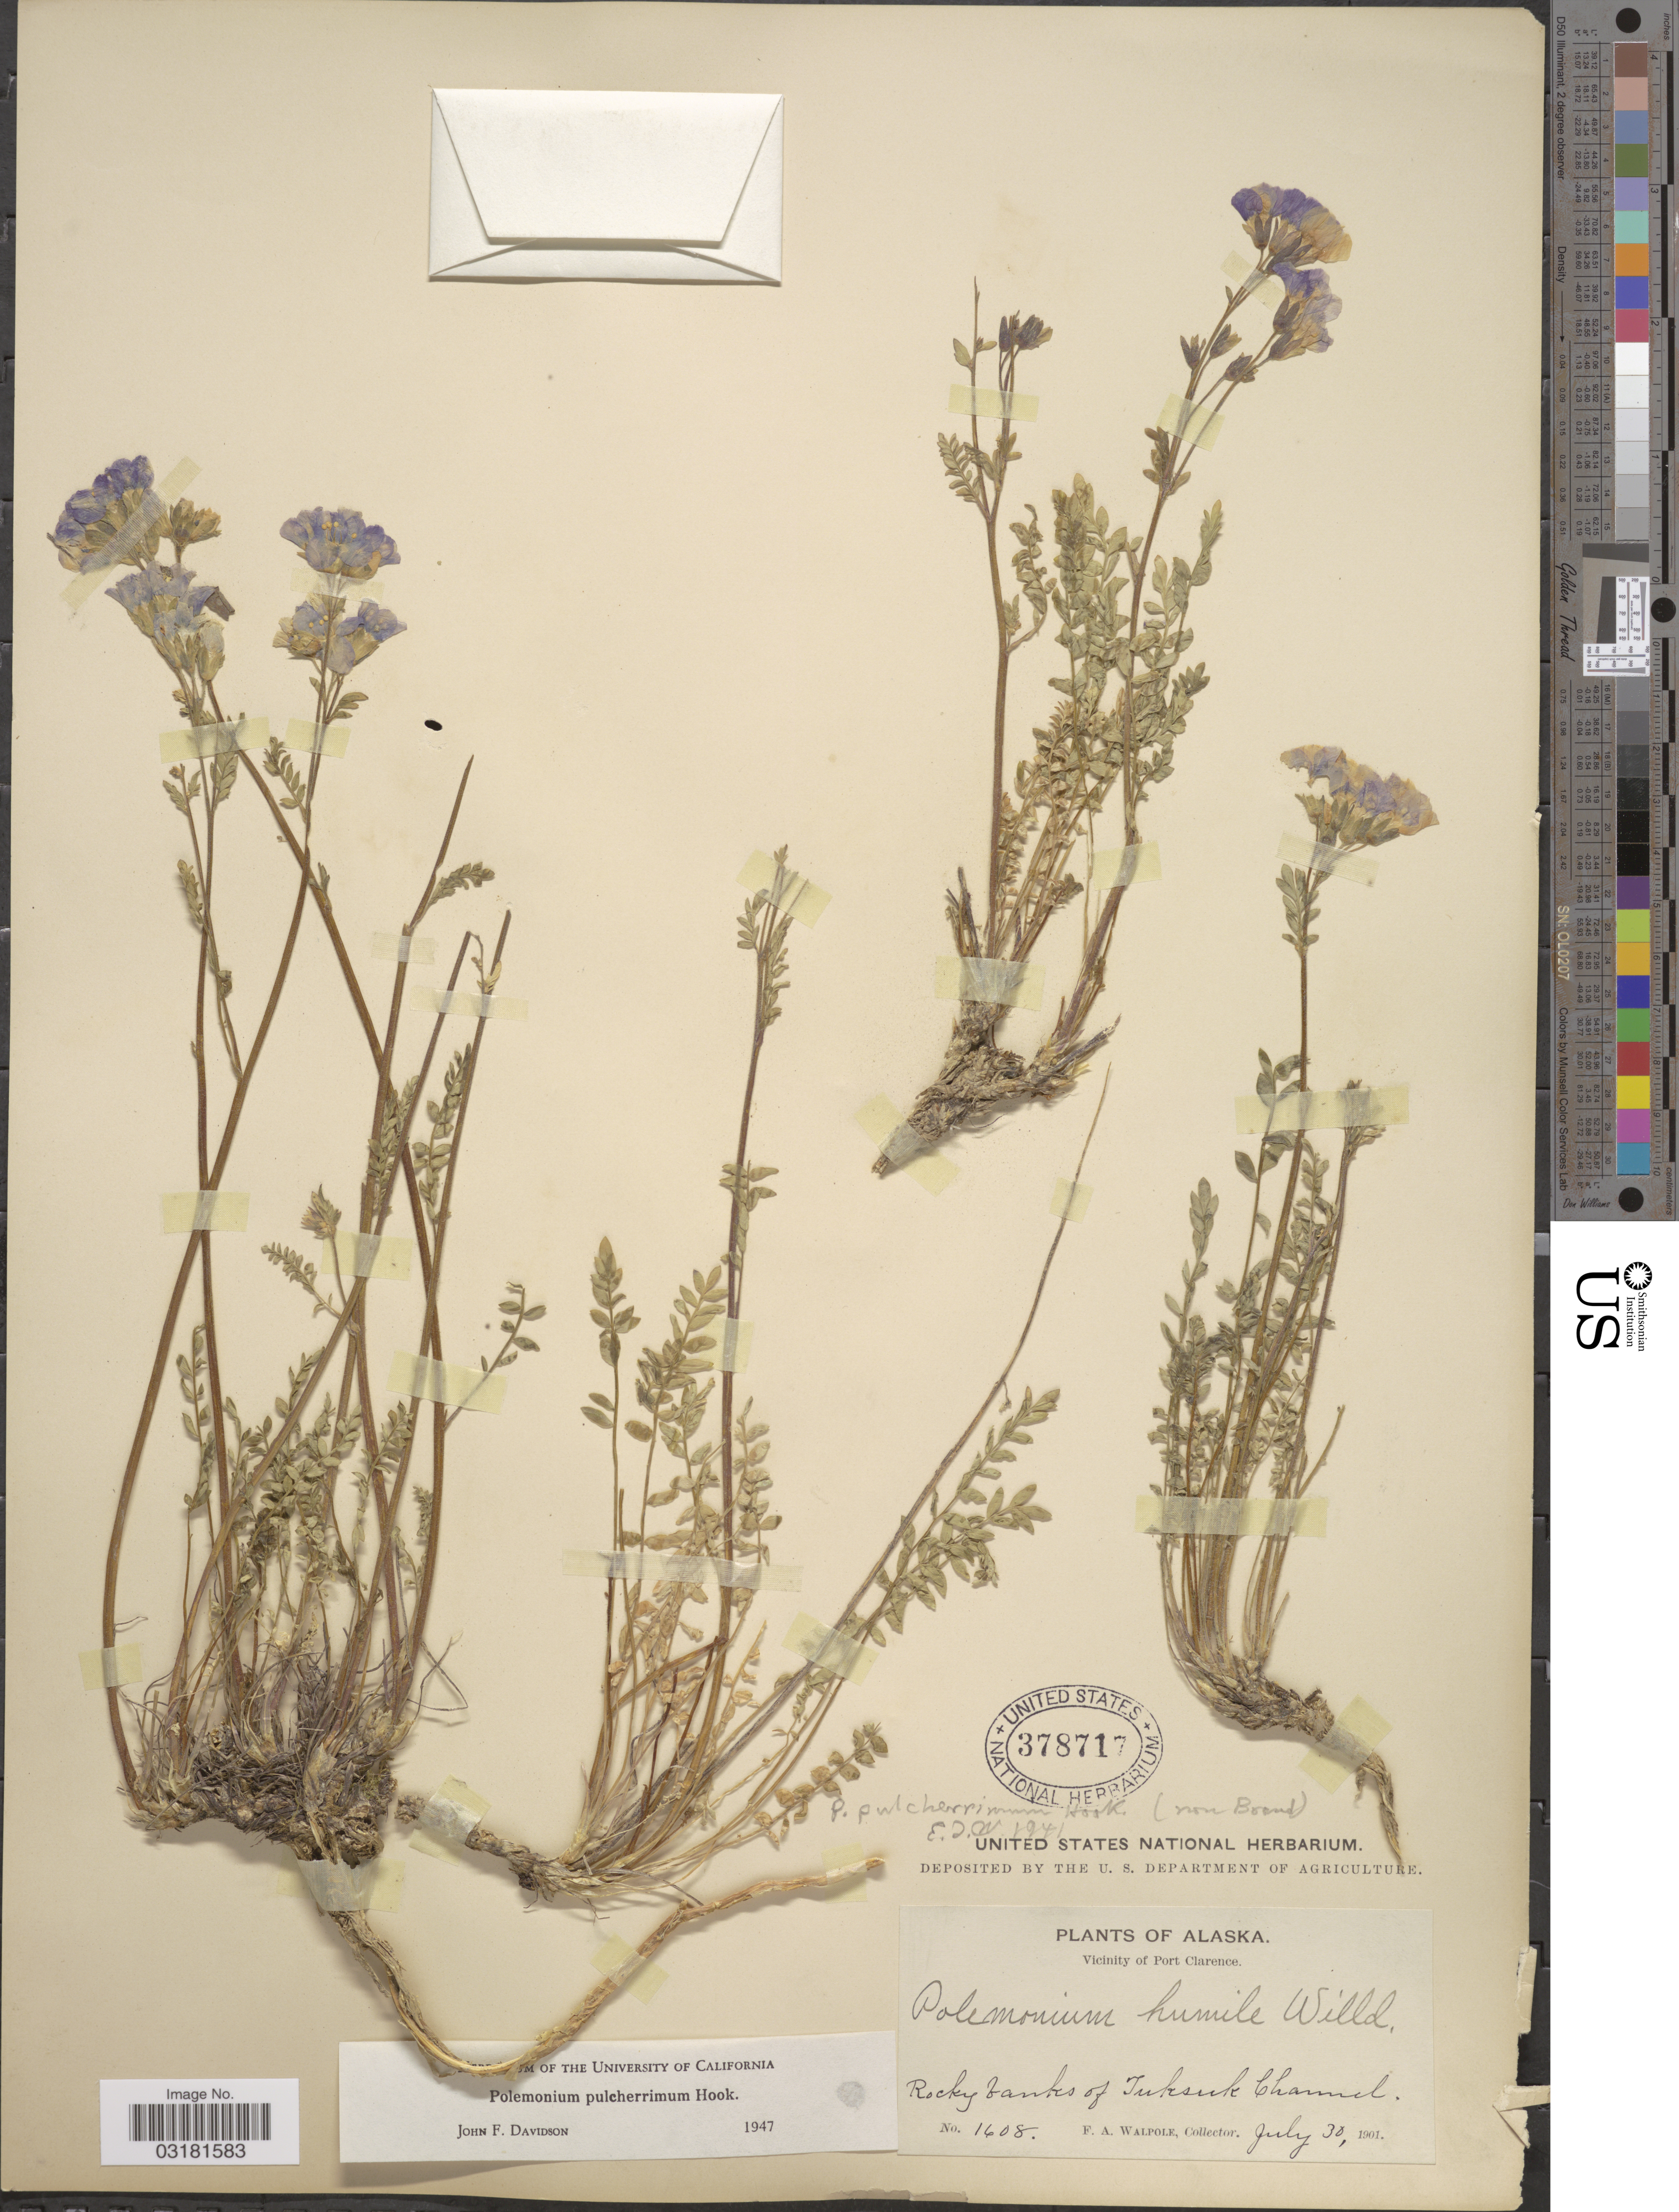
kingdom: Plantae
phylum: Tracheophyta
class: Magnoliopsida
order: Ericales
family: Polemoniaceae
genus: Polemonium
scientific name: Polemonium pulcherrimum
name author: Hook.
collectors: F. Walpole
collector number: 1608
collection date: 1901-07-30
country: United States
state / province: Alaska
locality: Vicinity of Port Clarence. Rocky banks of Tuksuk Channel.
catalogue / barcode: US 378717